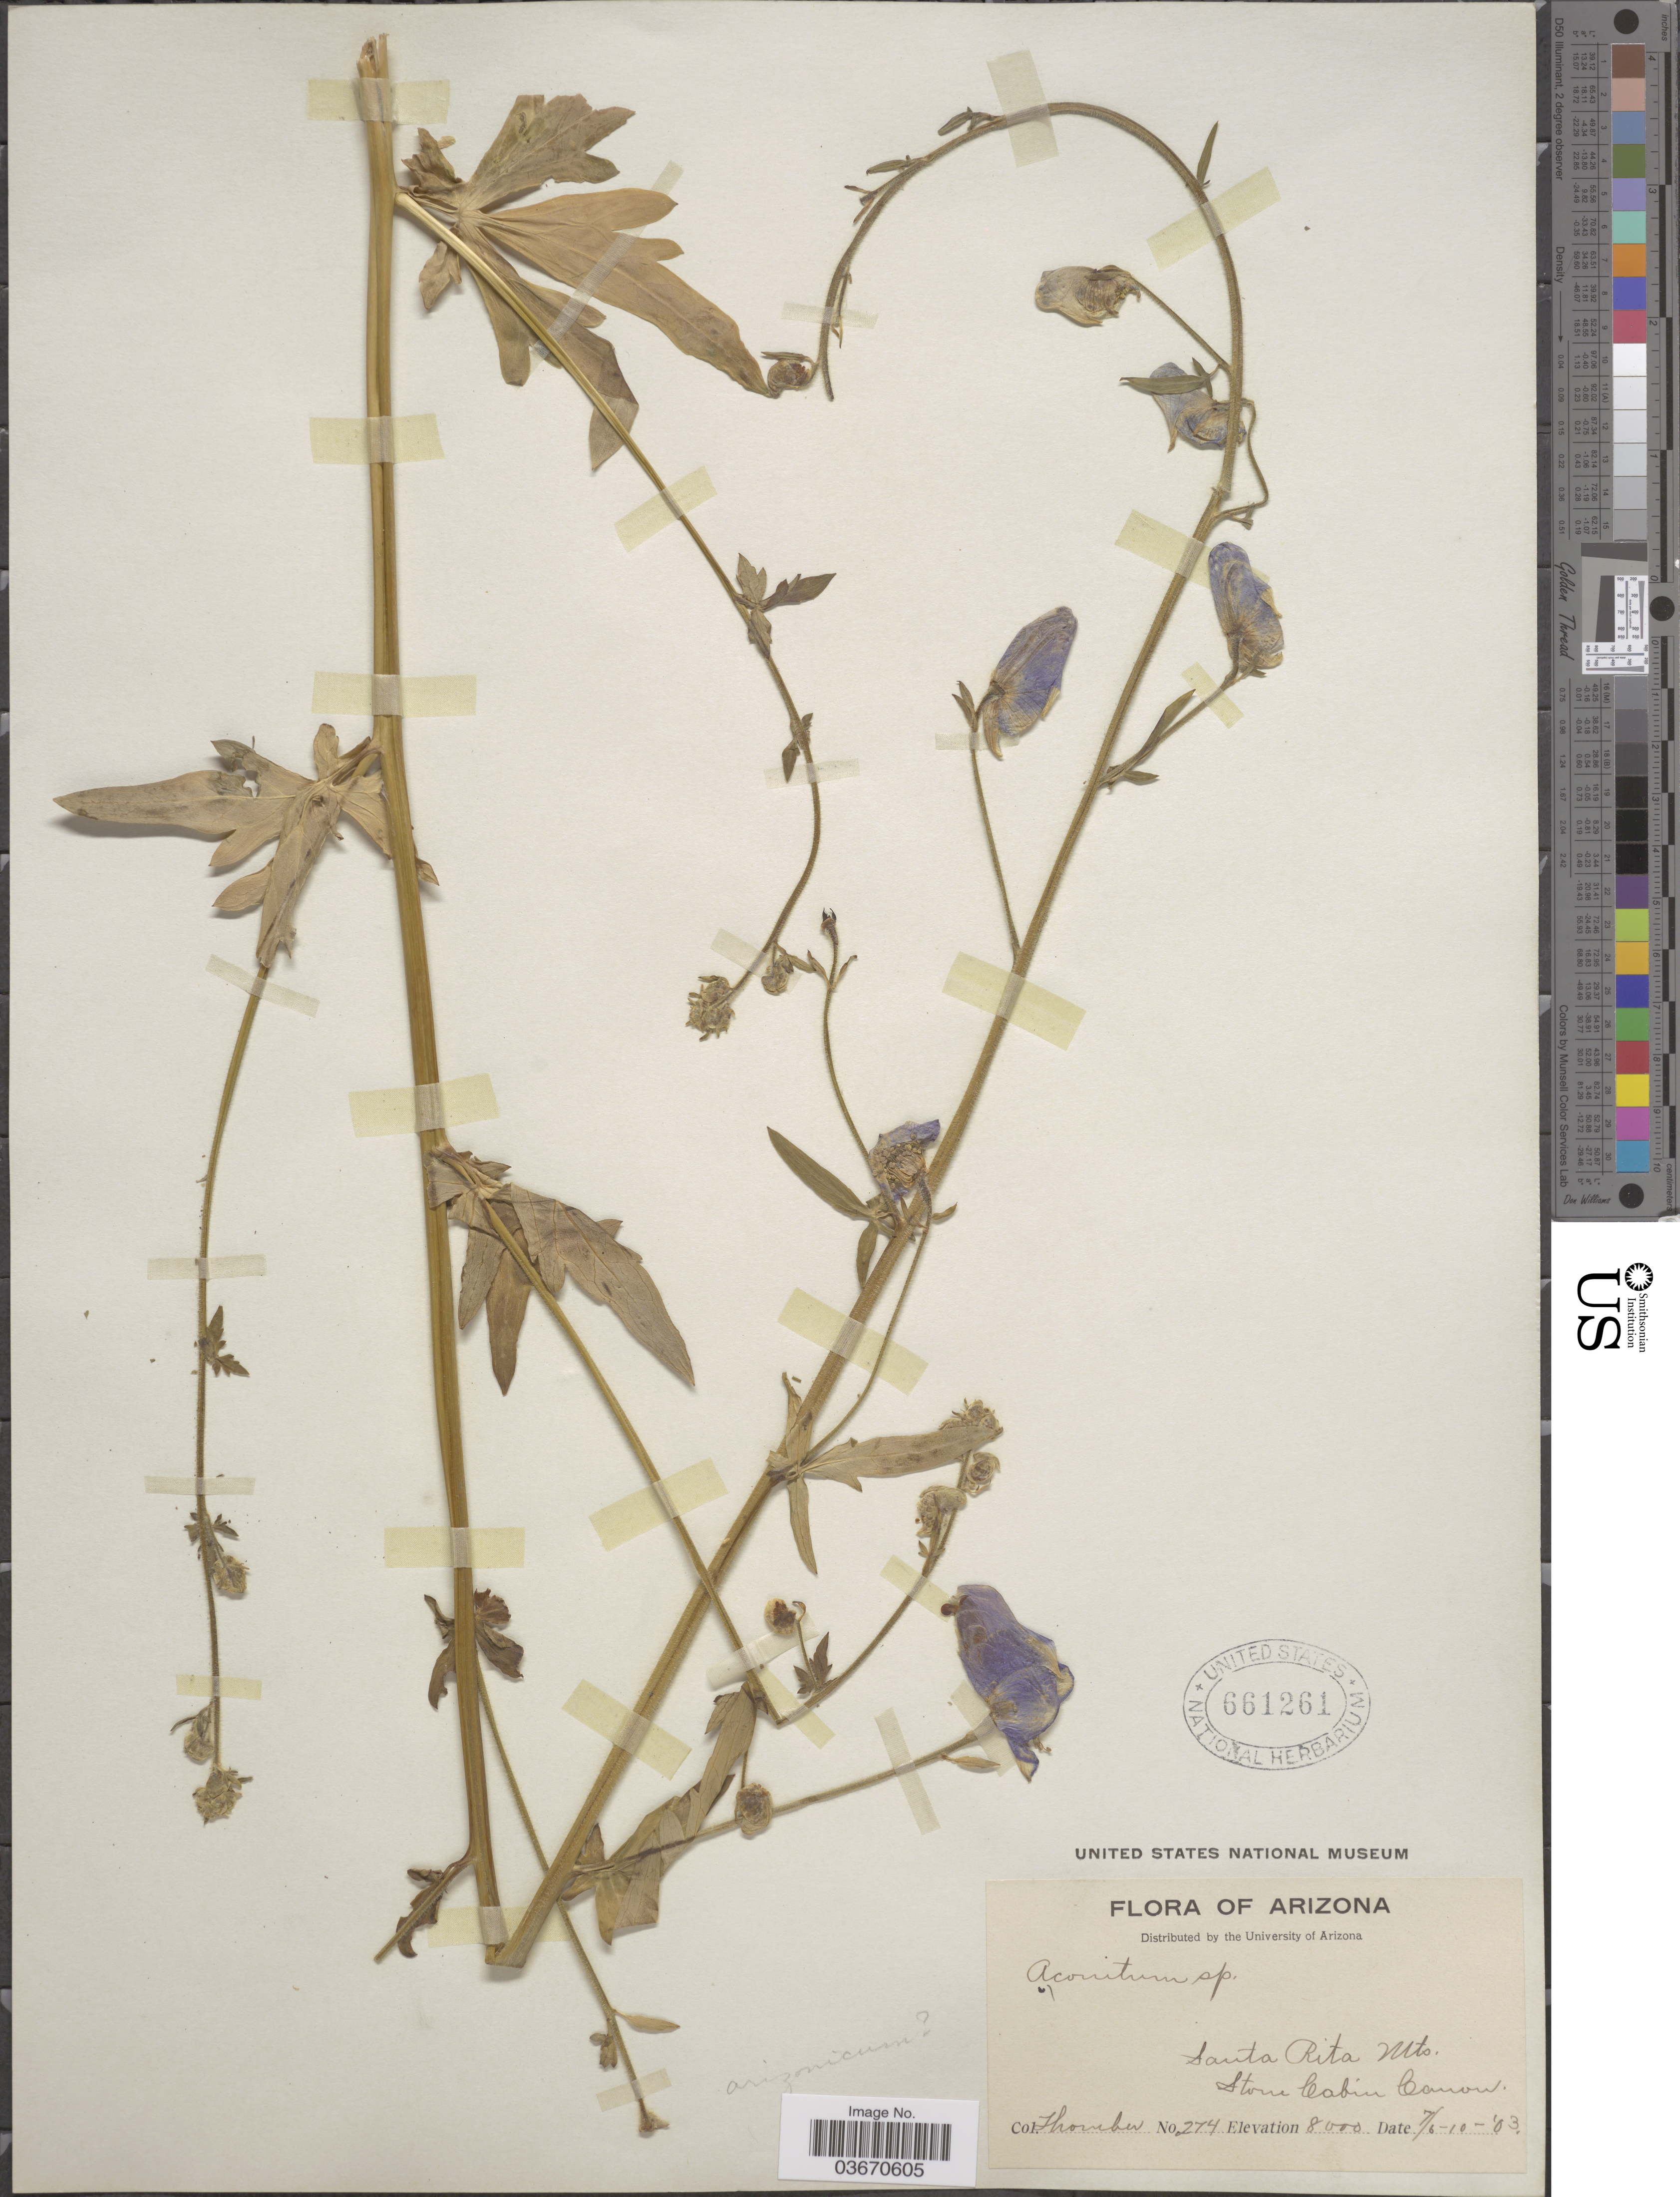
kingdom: Plantae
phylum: Tracheophyta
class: Magnoliopsida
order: Ranunculales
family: Ranunculaceae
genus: Aconitum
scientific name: Aconitum columbianum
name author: Nutt.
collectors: -. Thornber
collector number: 274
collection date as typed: Transcribed d/m/y: 10/6/3 to 10/7/3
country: United States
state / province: Arizona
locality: Santa Rita Mts. Stone Cabin Canon.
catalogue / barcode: US 661261